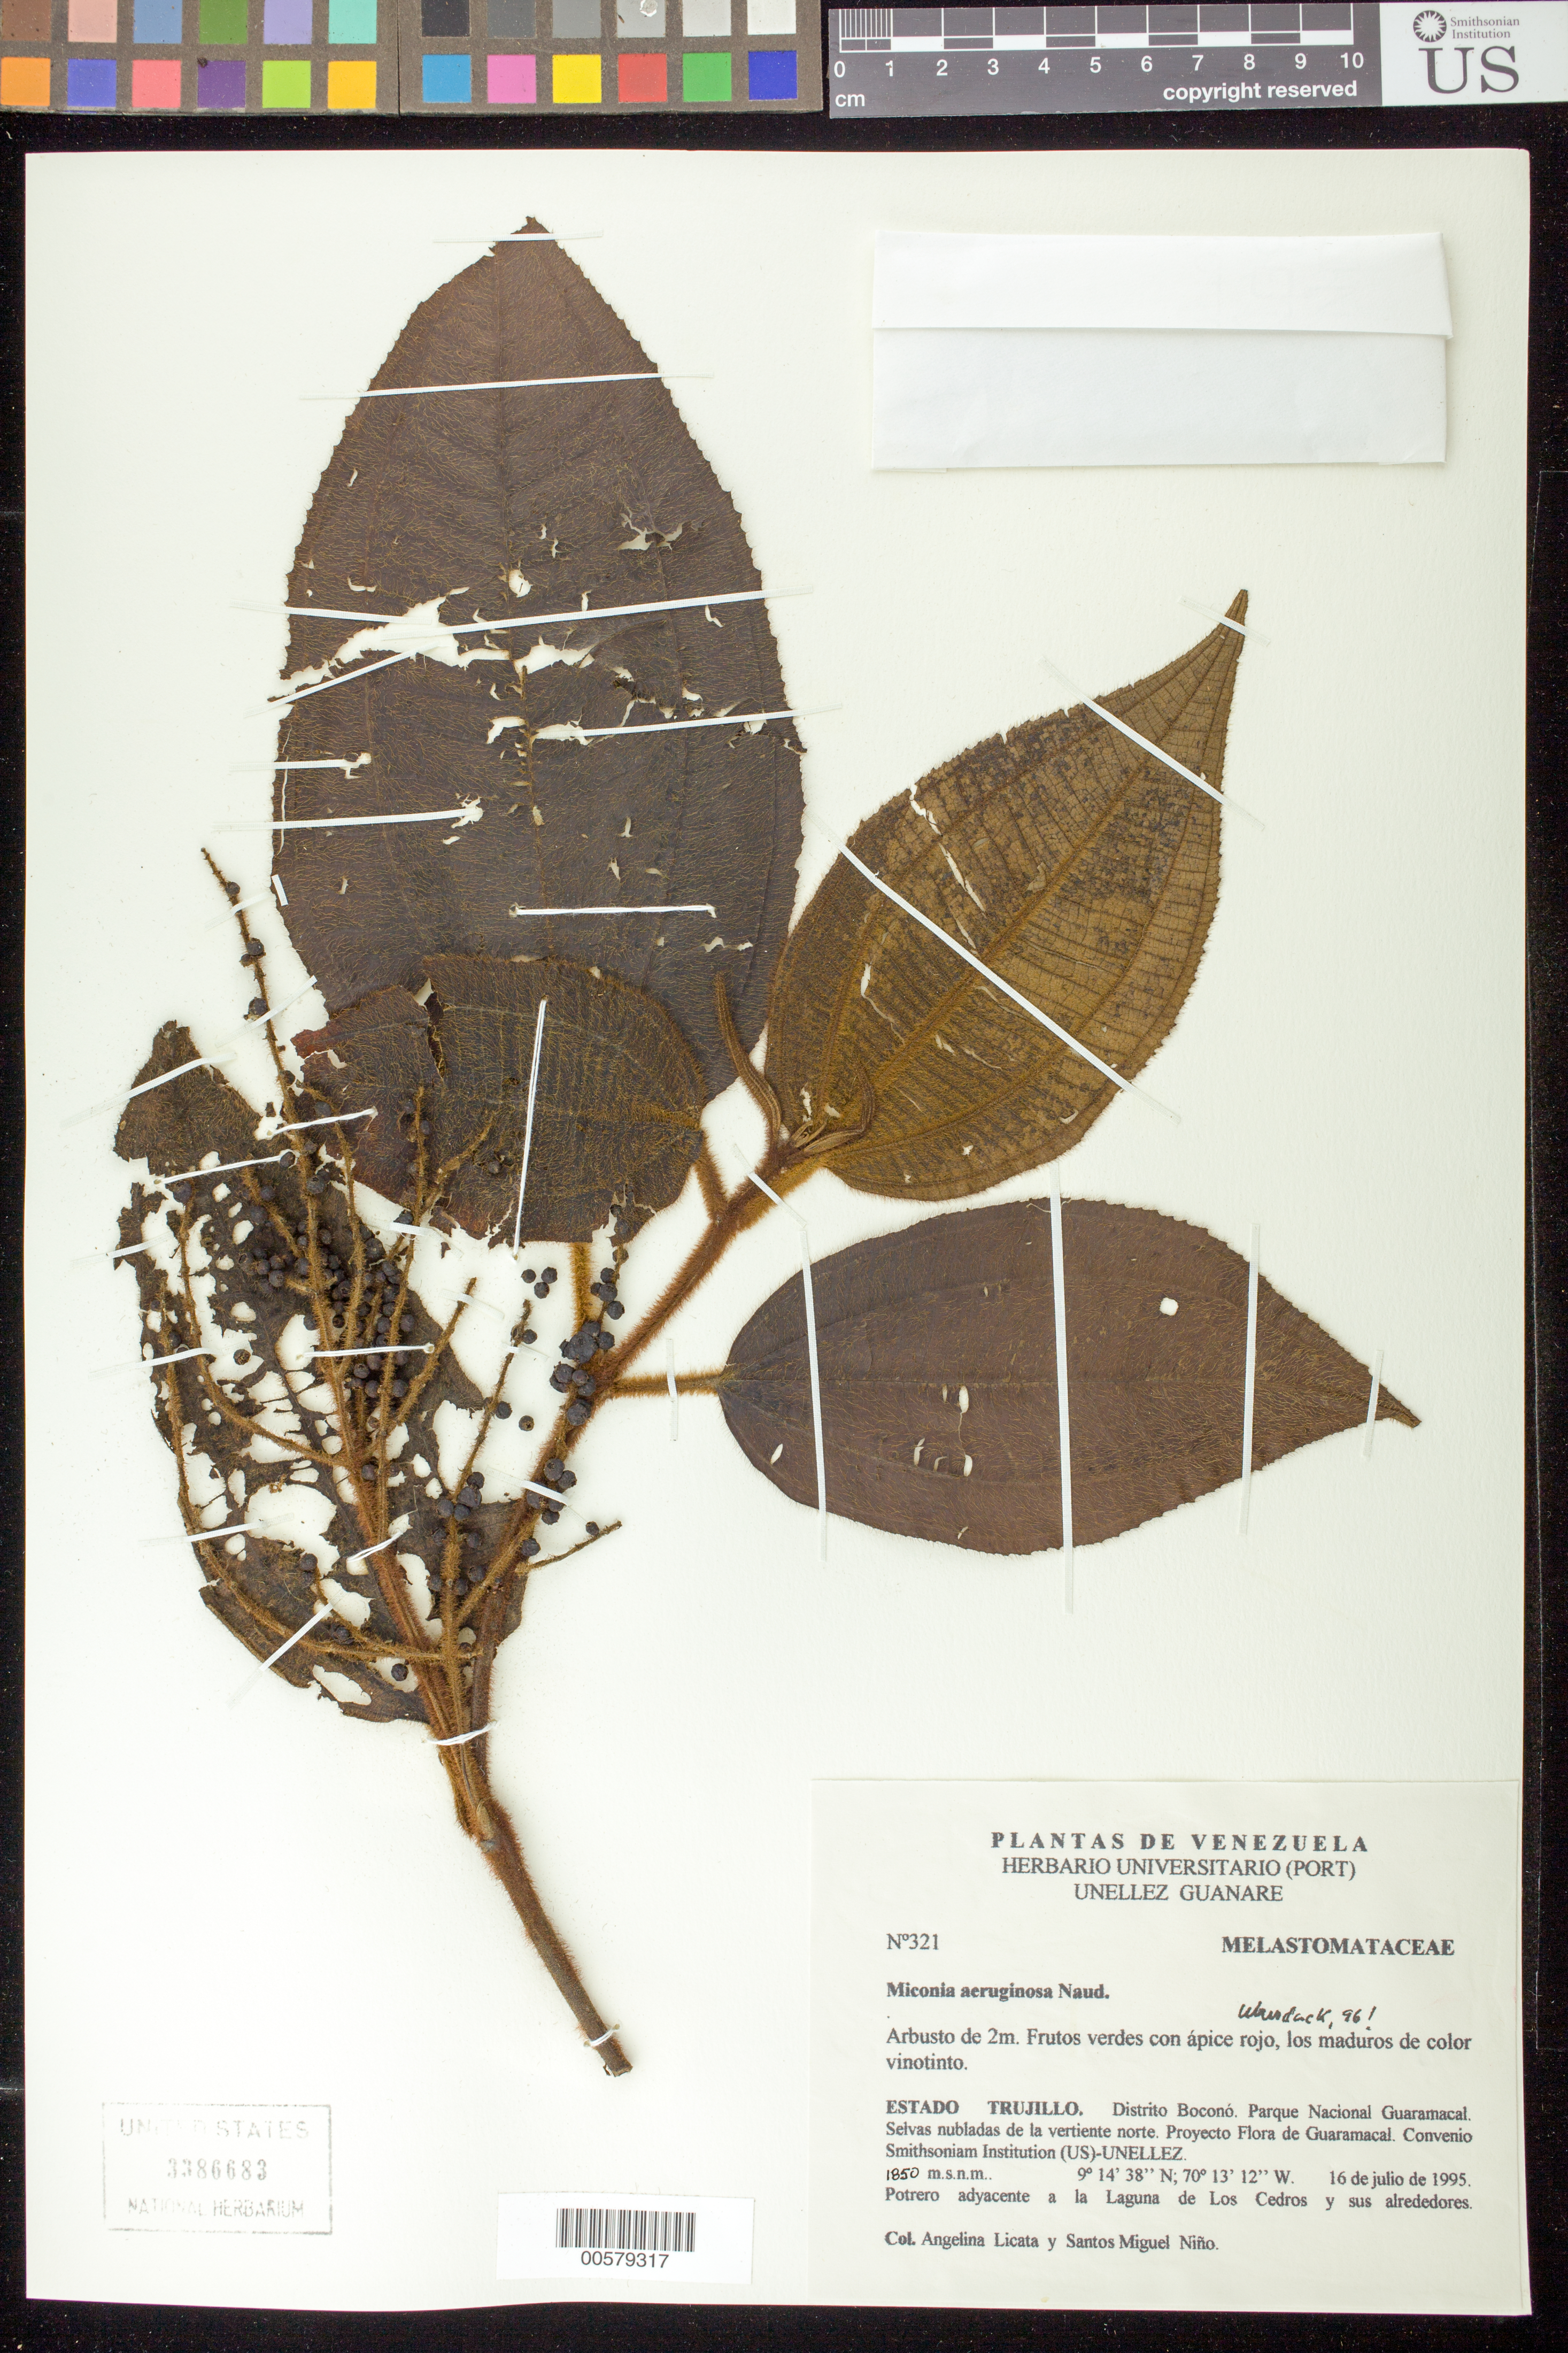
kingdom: Plantae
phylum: Tracheophyta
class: Magnoliopsida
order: Myrtales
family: Melastomataceae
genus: Miconia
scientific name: Miconia aeruginosa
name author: Naudin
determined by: Wurdack, John J., (US), US (UNITED STATES)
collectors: A. Licata & S. M. Niño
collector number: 321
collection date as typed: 16 Jul 1995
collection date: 1995-07-16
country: Venezuela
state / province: Trujillo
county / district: Boconó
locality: Parque Nacional Guaramacal, vertiente N, potrero adyacente a la Laguna de Los Cedros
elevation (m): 1850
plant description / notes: MO, NY, PORT, US, VEN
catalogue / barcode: US 3386683